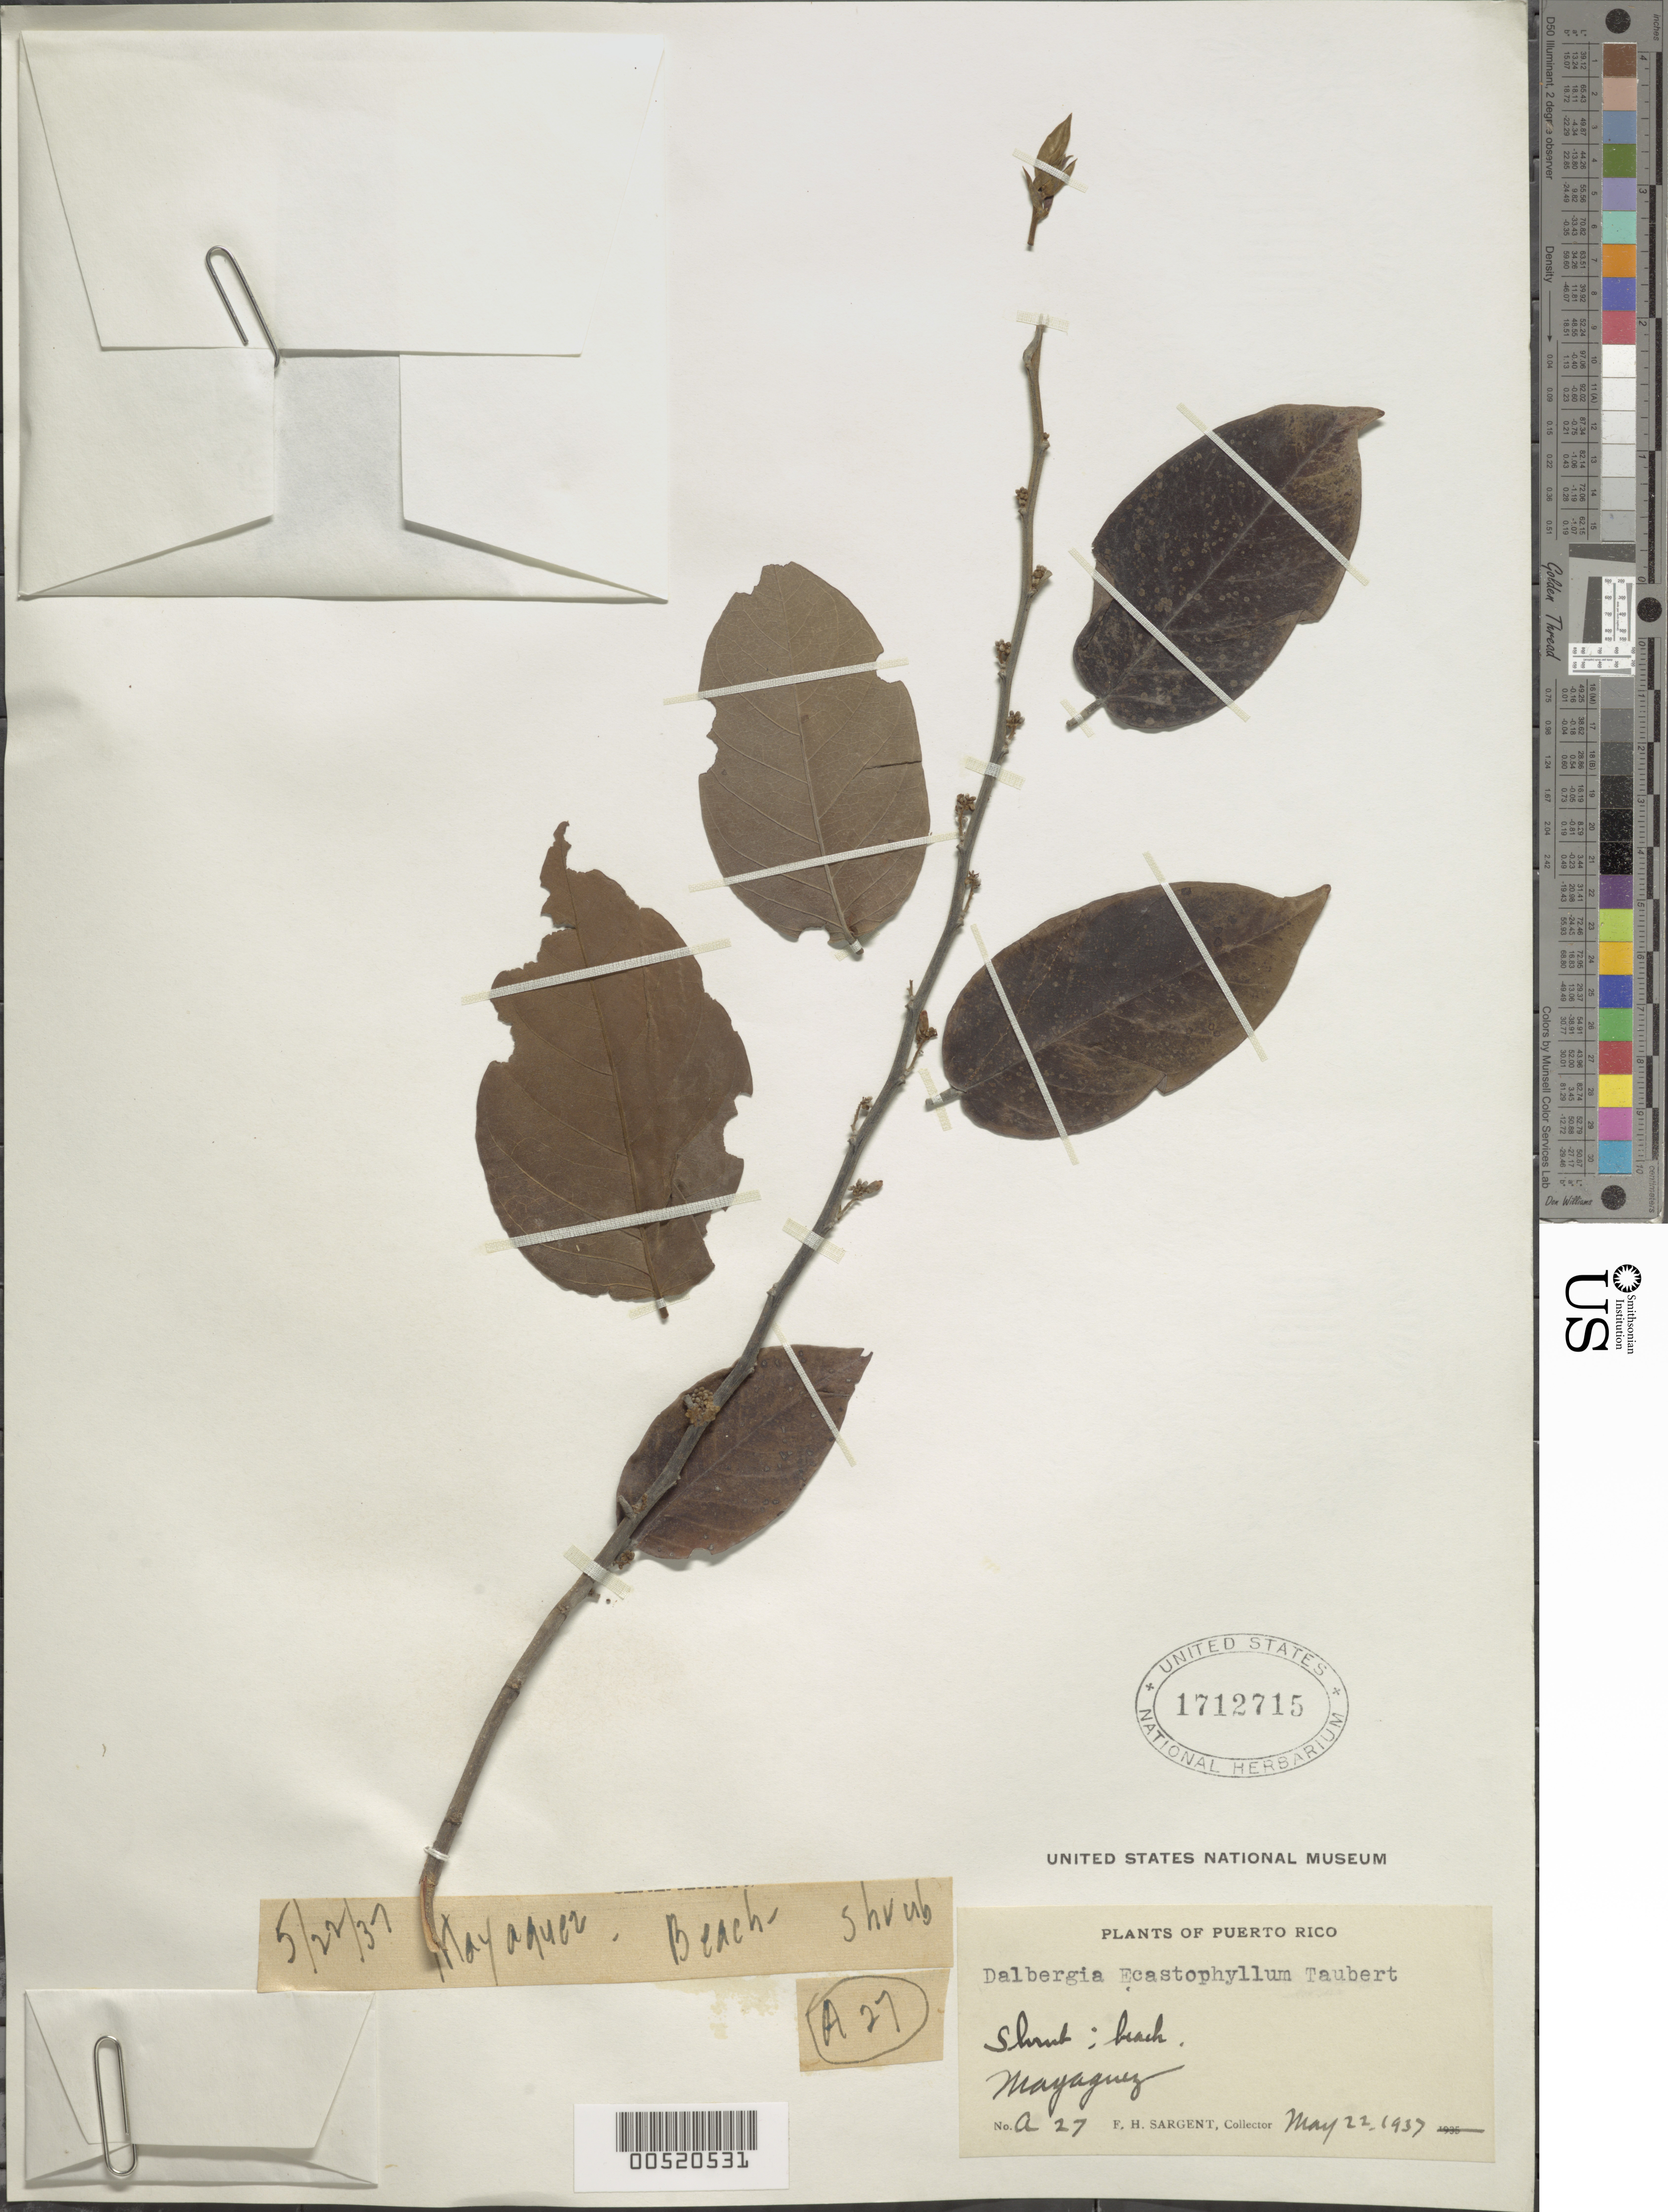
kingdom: Plantae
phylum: Tracheophyta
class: Magnoliopsida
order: Fabales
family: Fabaceae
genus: Dalbergia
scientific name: Dalbergia hecastophyllum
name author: (L.) Taub.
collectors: F. H. Sargent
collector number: A27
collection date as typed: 22 May 1937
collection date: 1937-05-22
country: Puerto Rico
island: Greater Antilles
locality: Mayaguez.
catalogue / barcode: US 1712715